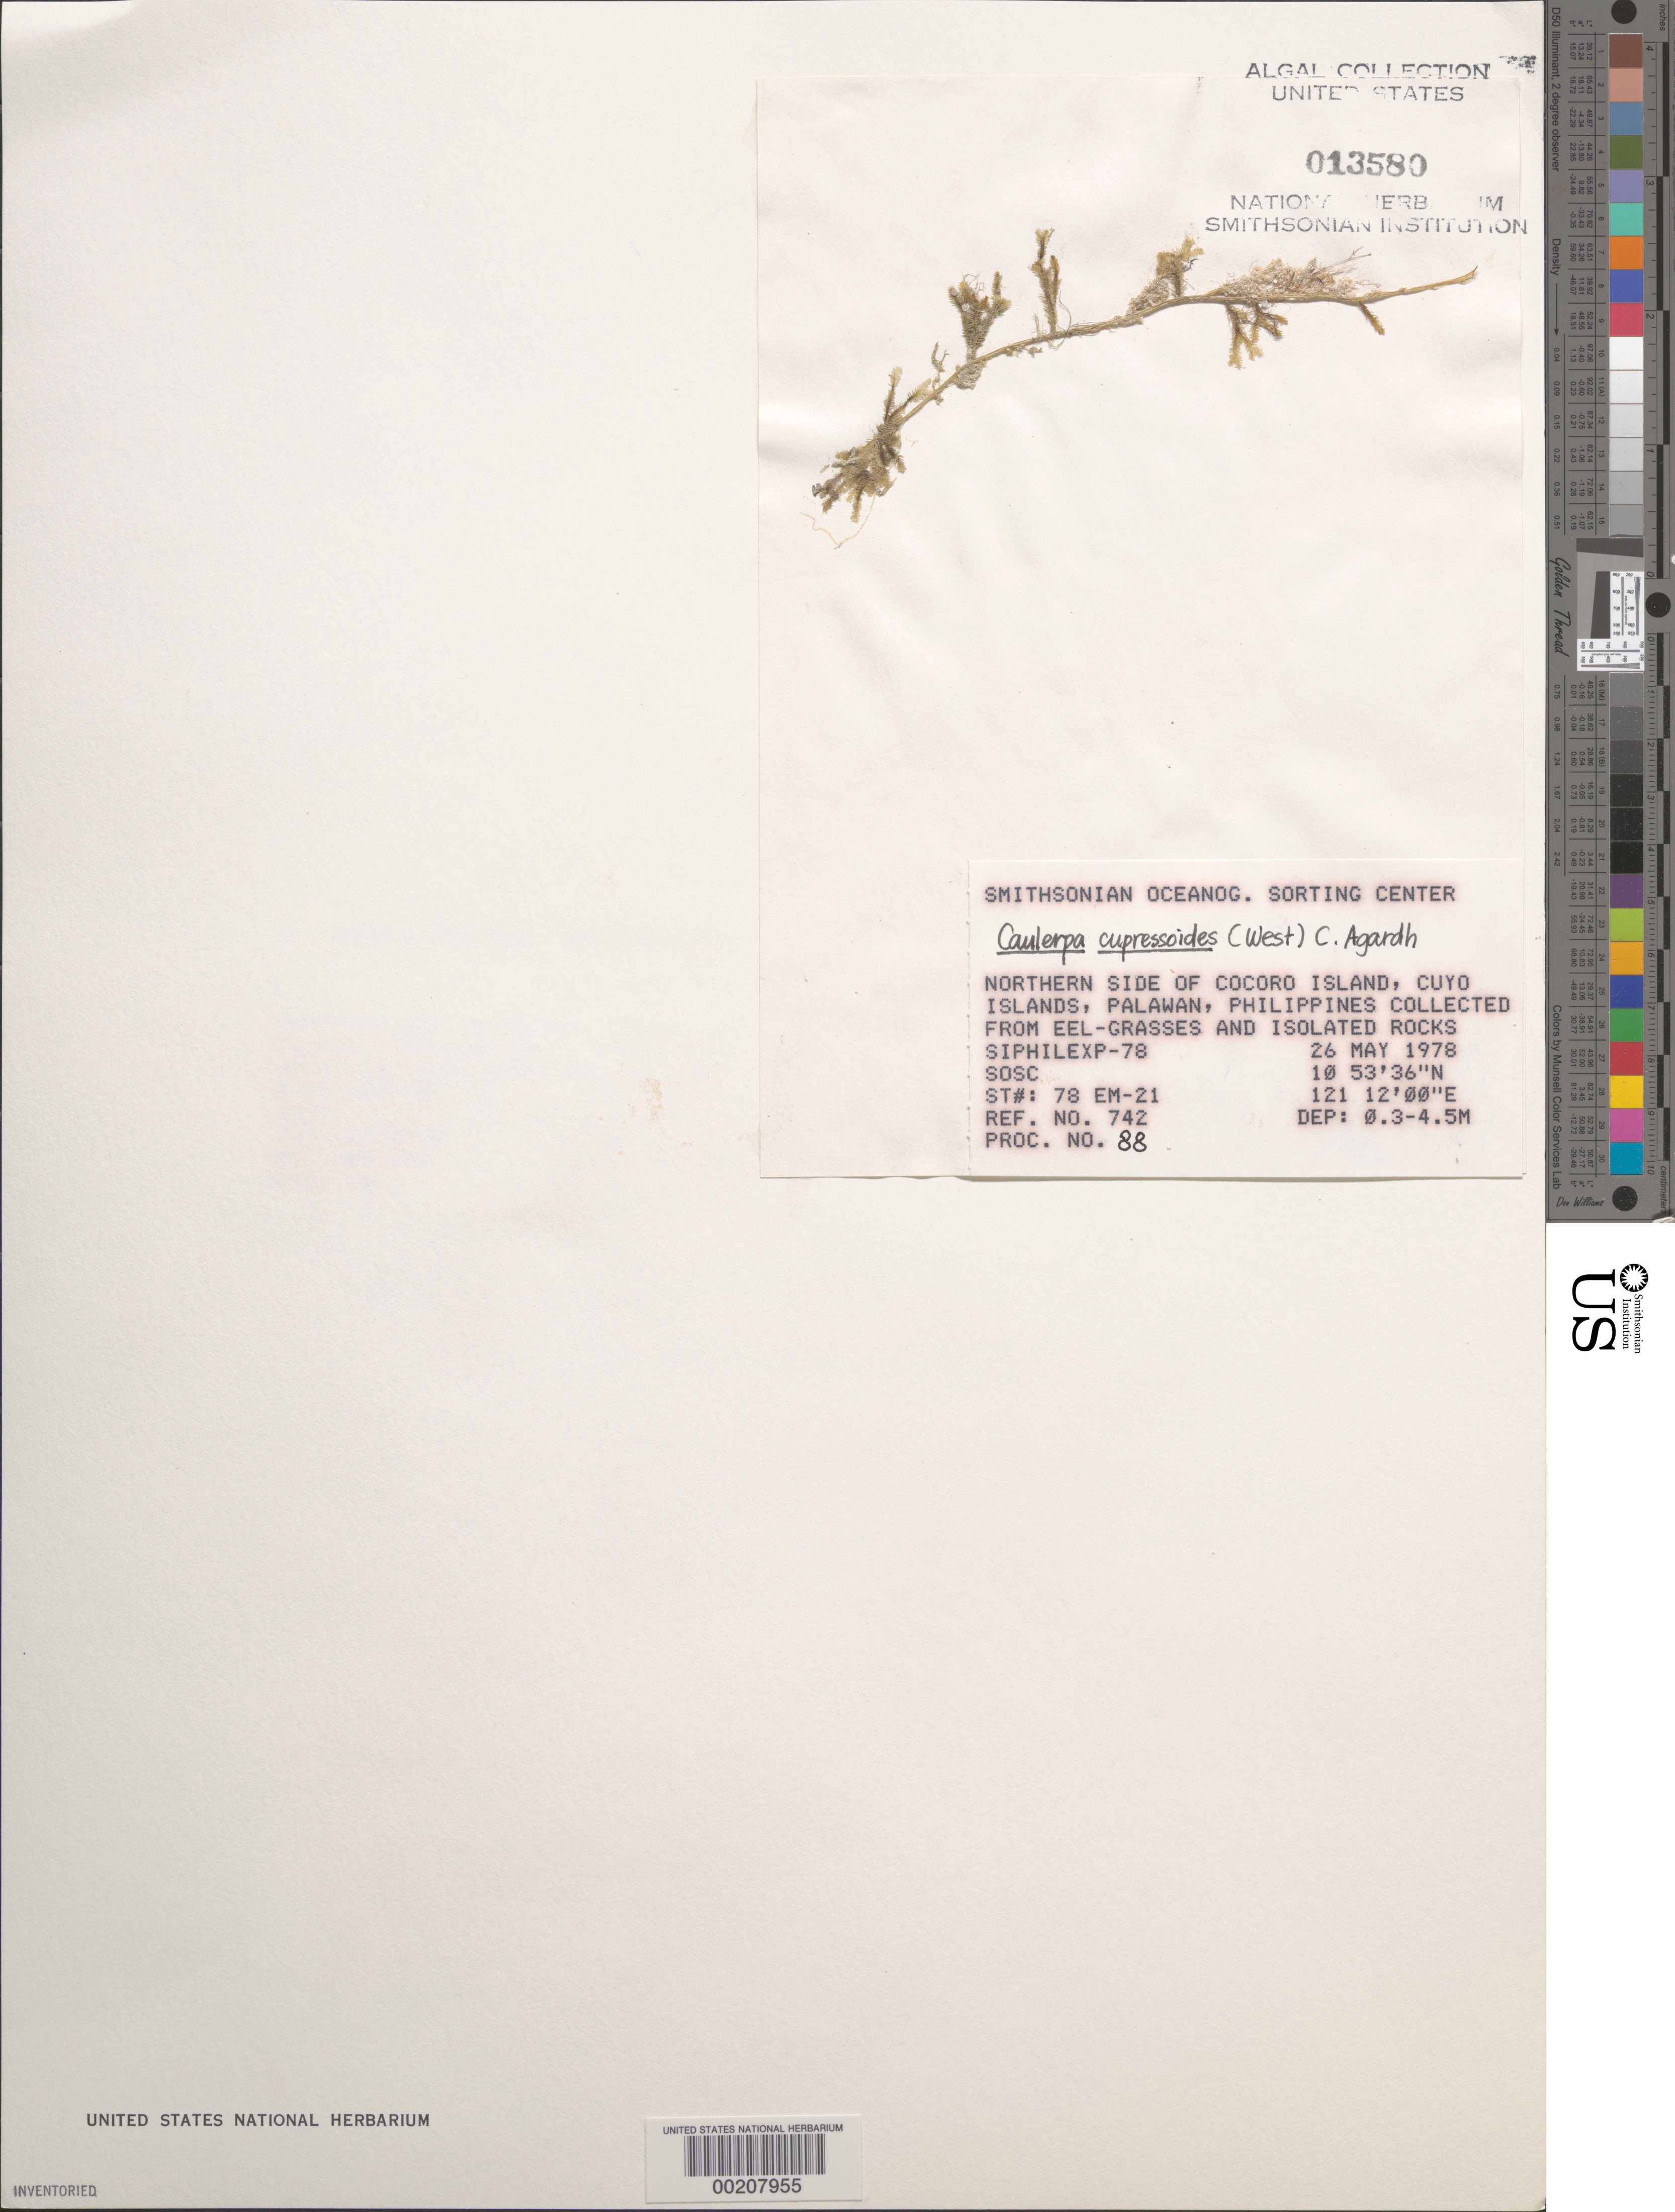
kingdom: Plantae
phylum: Chlorophyta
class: Ulvophyceae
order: Bryopsidales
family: Caulerpaceae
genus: Caulerpa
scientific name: Caulerpa cupressoides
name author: (Vahl) C. Agardh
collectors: SOSC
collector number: Station 78 Em-21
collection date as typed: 26 May 1978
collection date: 1978-05-26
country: Philippines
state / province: Mimaropa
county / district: Palawan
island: Cocoro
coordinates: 10 53' 36" N, 121 12' 00" E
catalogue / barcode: US 13580